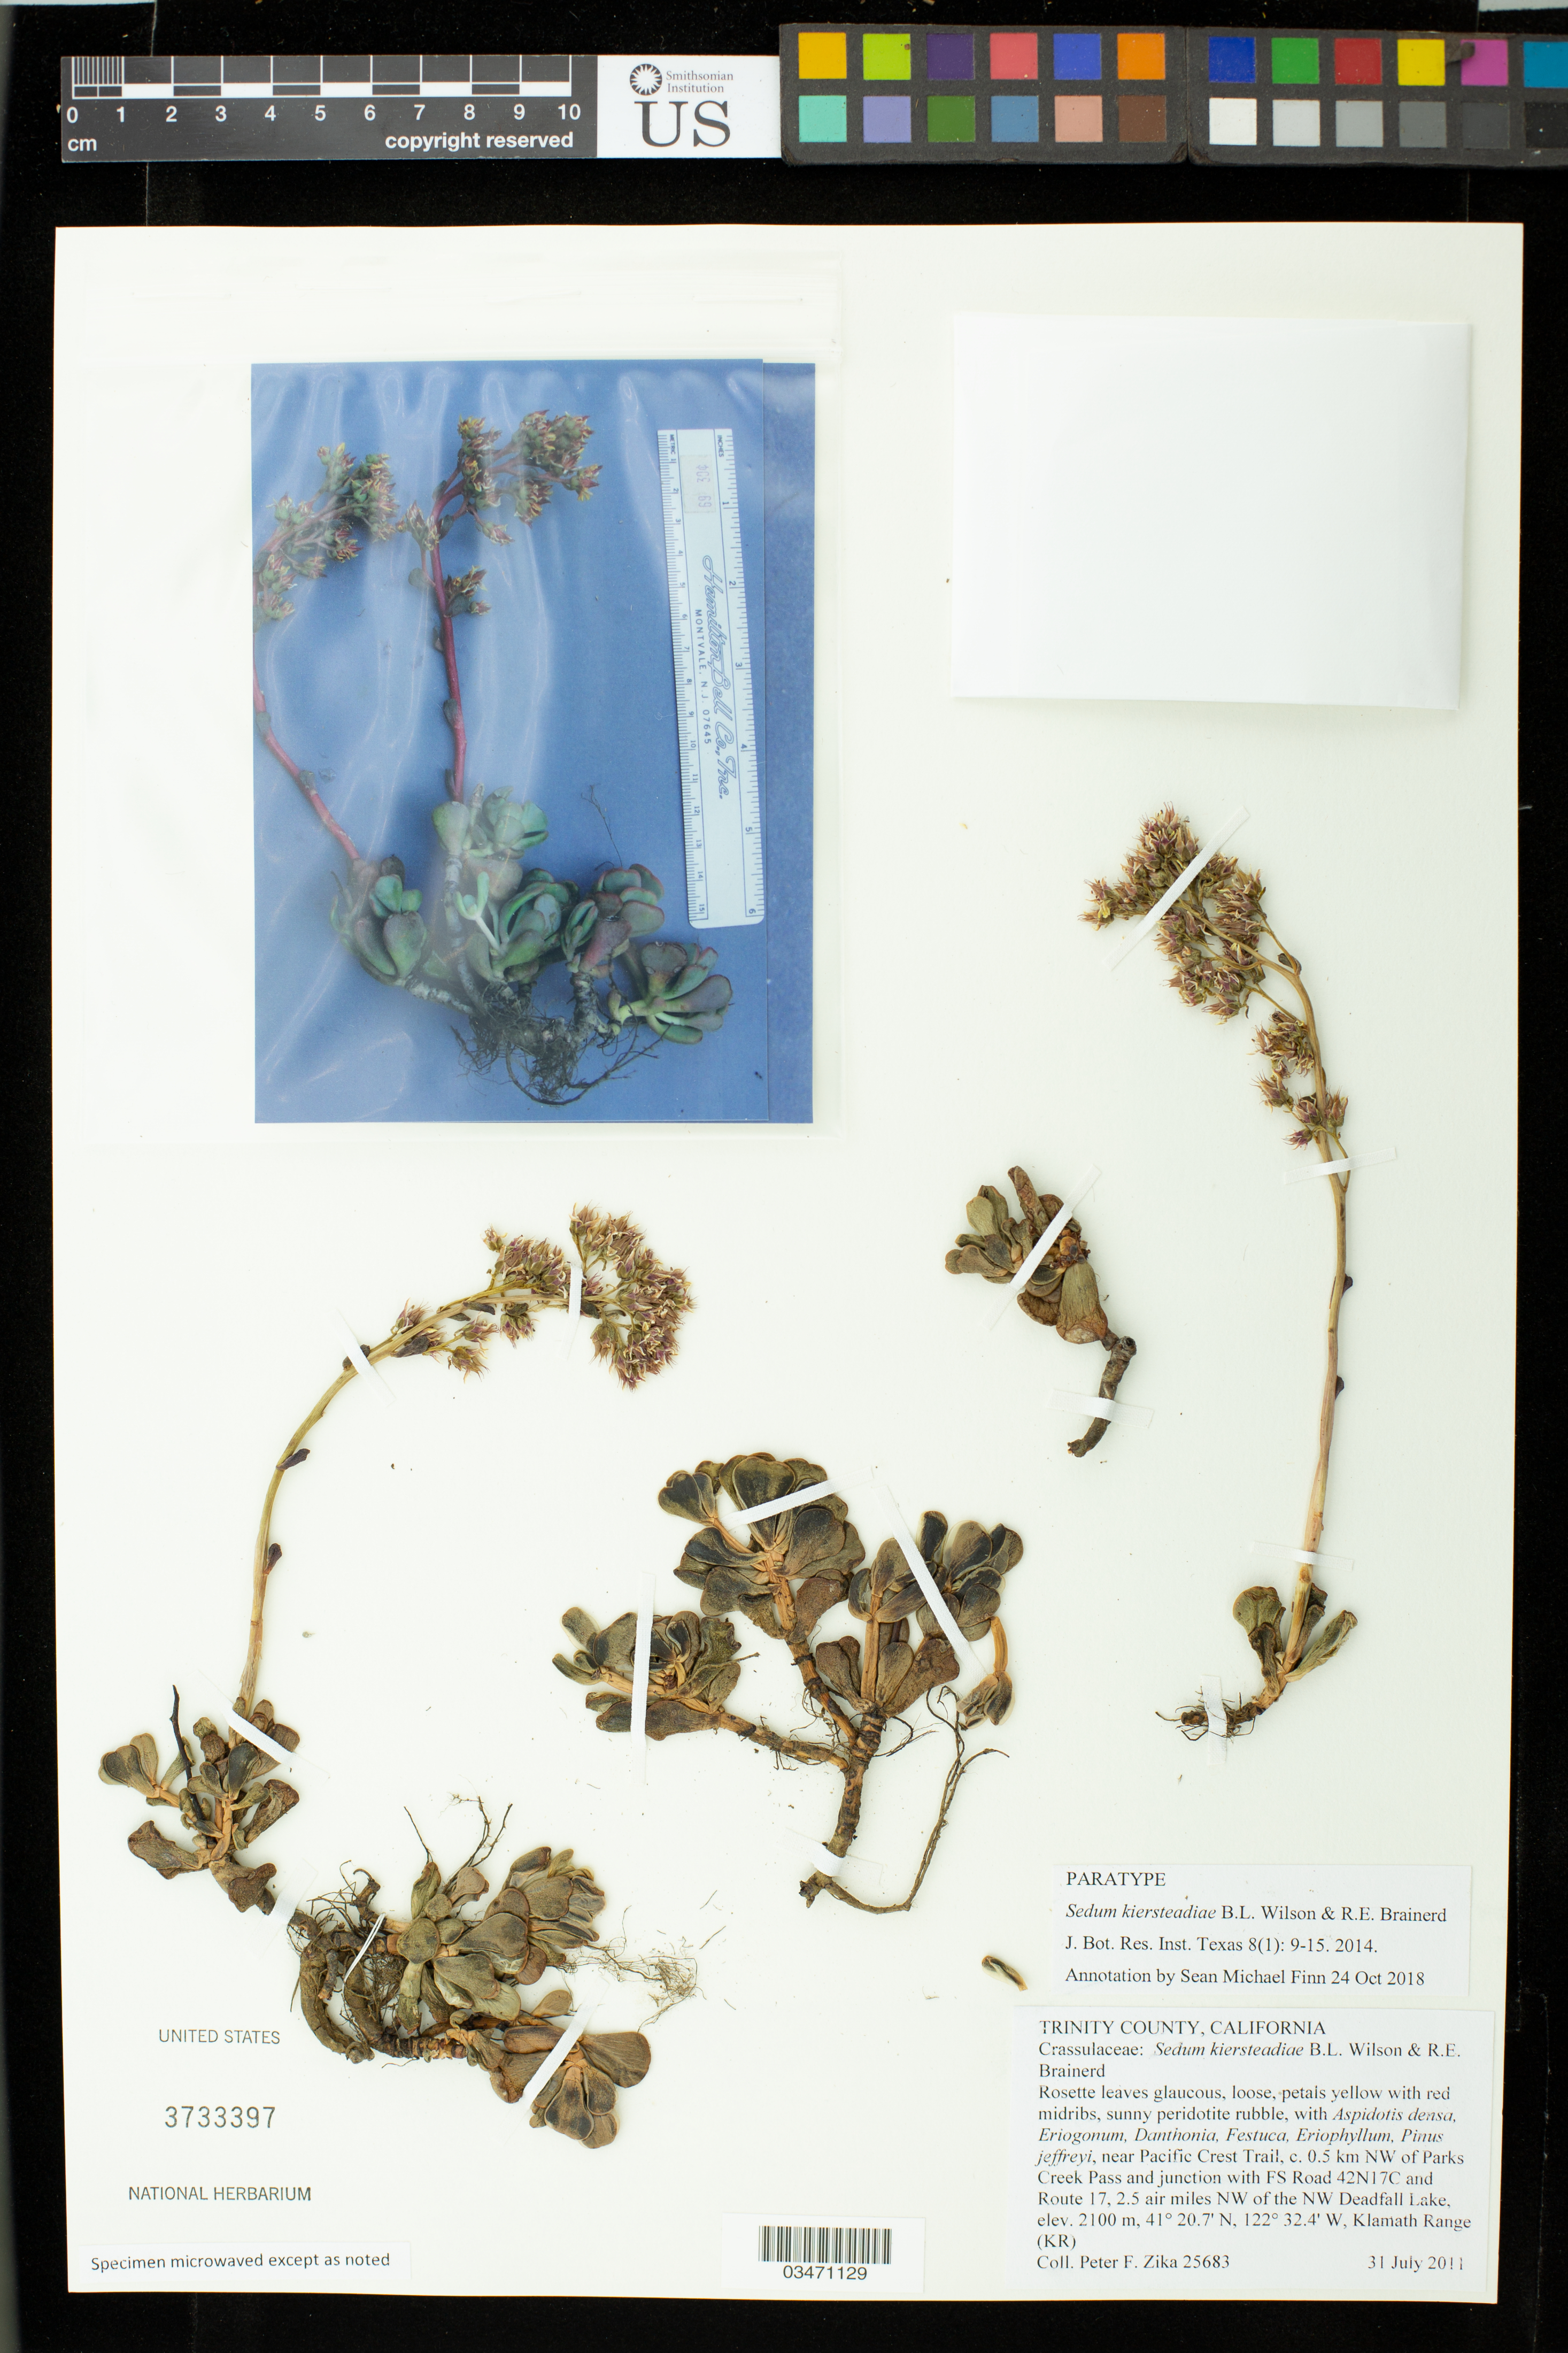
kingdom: Plantae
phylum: Tracheophyta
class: Magnoliopsida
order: Saxifragales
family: Crassulaceae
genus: Sedum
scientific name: Sedum kiersteadiae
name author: B.L. Wilson & R.E. Brainerd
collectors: P. F. Zika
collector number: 25683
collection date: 2011-07-31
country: United States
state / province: California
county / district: Trinity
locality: Near Pacific Crest Trail, 0.5 km NW of Parks Creek Pass and jct with FS Road 42 N17C and Route 17, 2.5 air miles NW of the NW Deadfall lake, Klamath Range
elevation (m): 2100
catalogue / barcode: US 3733397